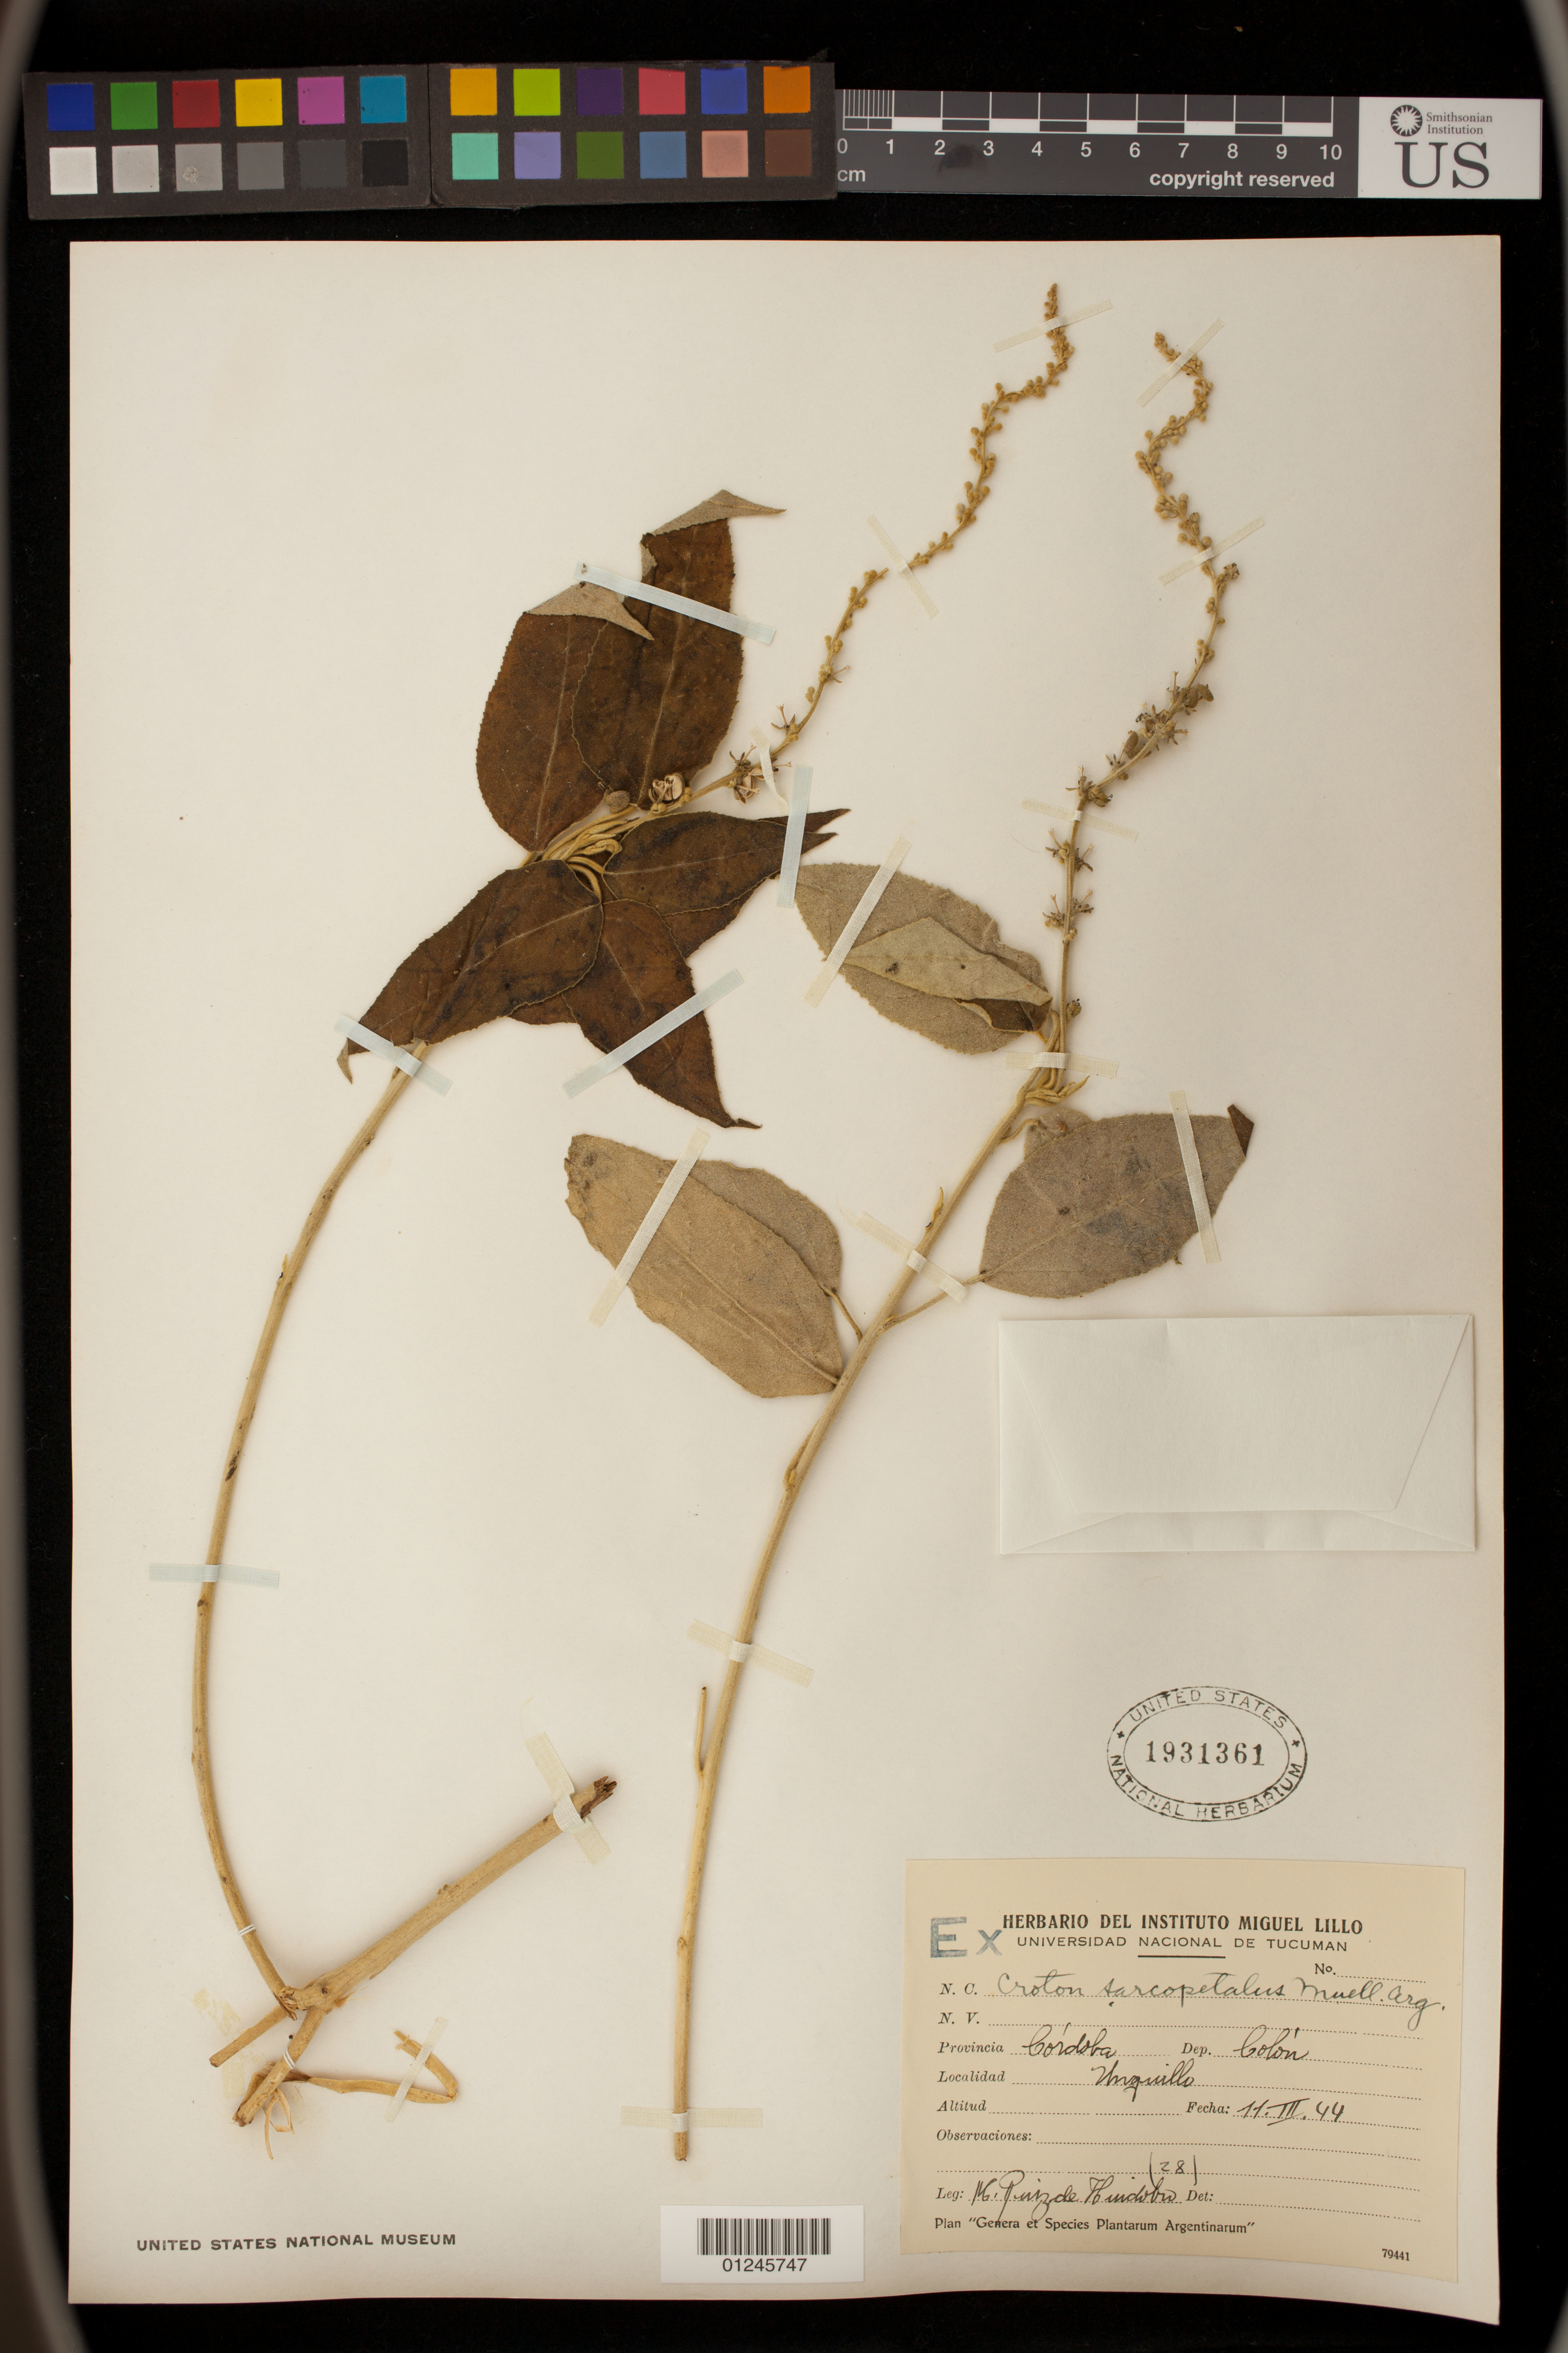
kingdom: Plantae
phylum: Tracheophyta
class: Magnoliopsida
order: Malpighiales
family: Euphorbiaceae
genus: Croton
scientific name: Croton sarcopetalus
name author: Müll. Arg.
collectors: M. Ruiz Huidobro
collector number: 28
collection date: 1944-03-11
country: Argentina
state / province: Cordoba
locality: Dep. Colon.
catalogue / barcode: US 1931361